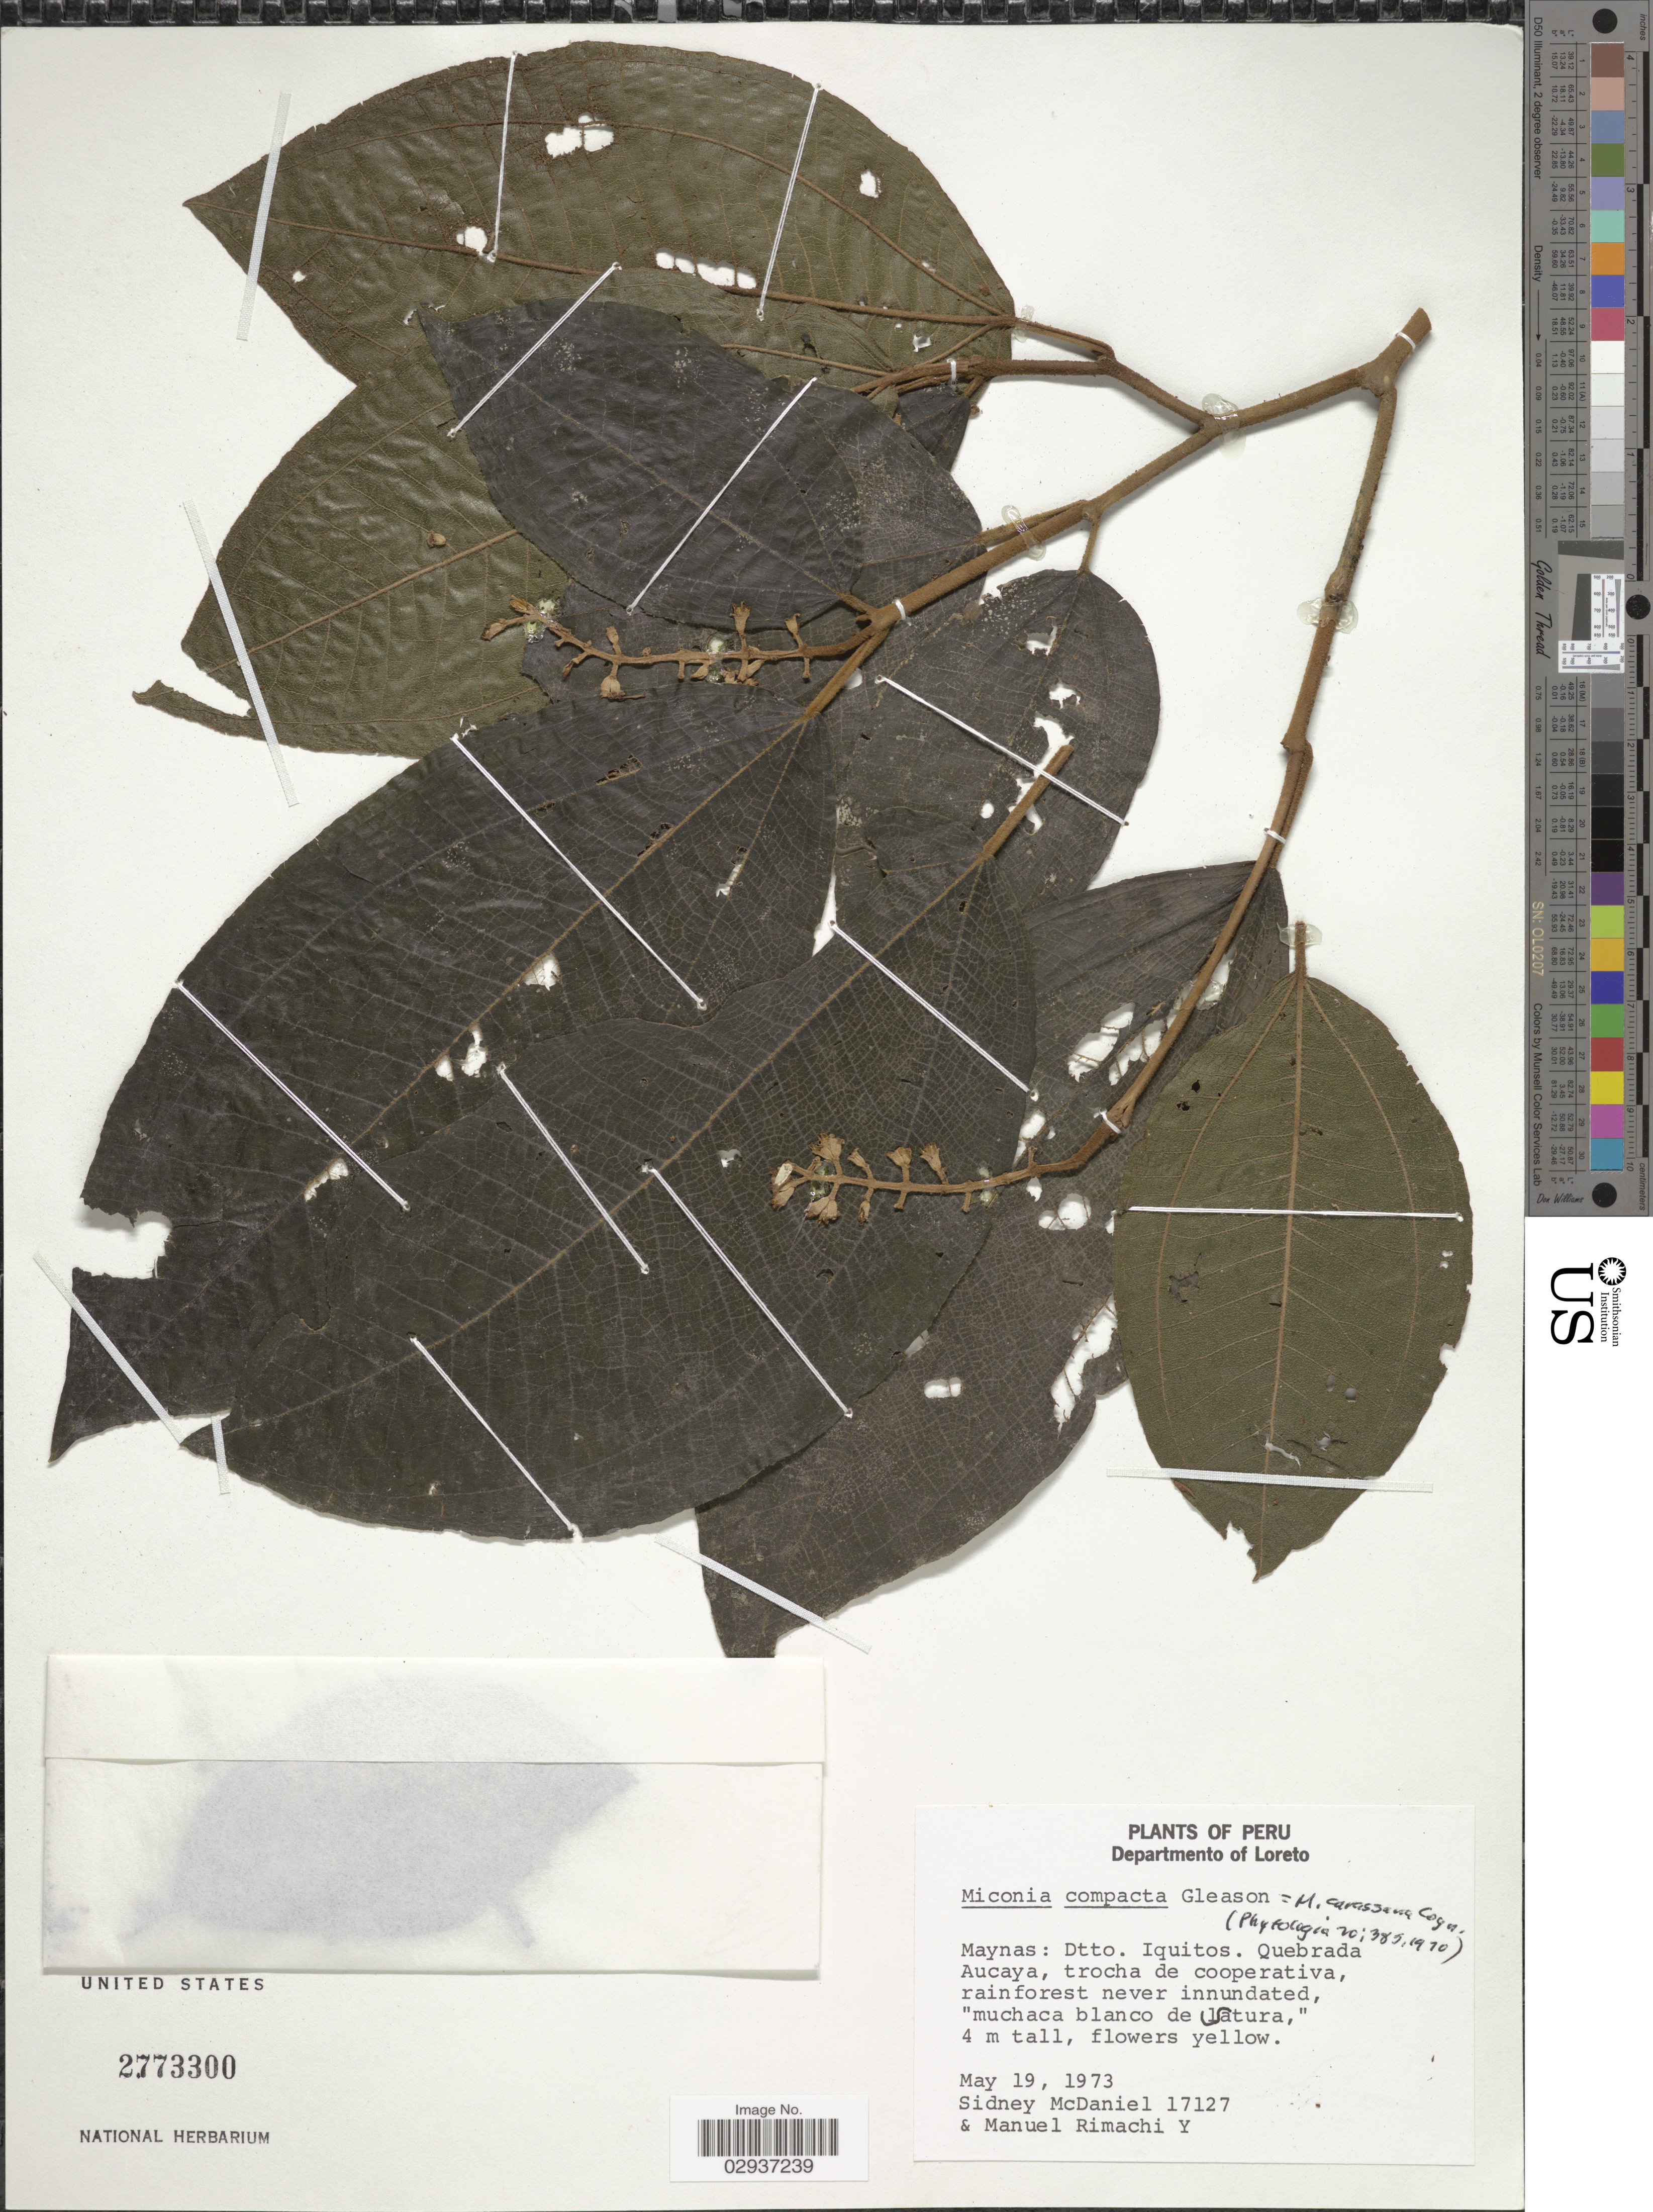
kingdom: Plantae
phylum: Tracheophyta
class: Magnoliopsida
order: Myrtales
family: Melastomataceae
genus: Miconia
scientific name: Miconia carassana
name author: Cogn.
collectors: S. McDaniel & M. Rimachi Y.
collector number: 17127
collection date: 1973-05-19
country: Peru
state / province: Loreto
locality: Departmento of Loreto. Maynas: Dtto. Iquitos. Quebrada Aucaya.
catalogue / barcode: US 2773300